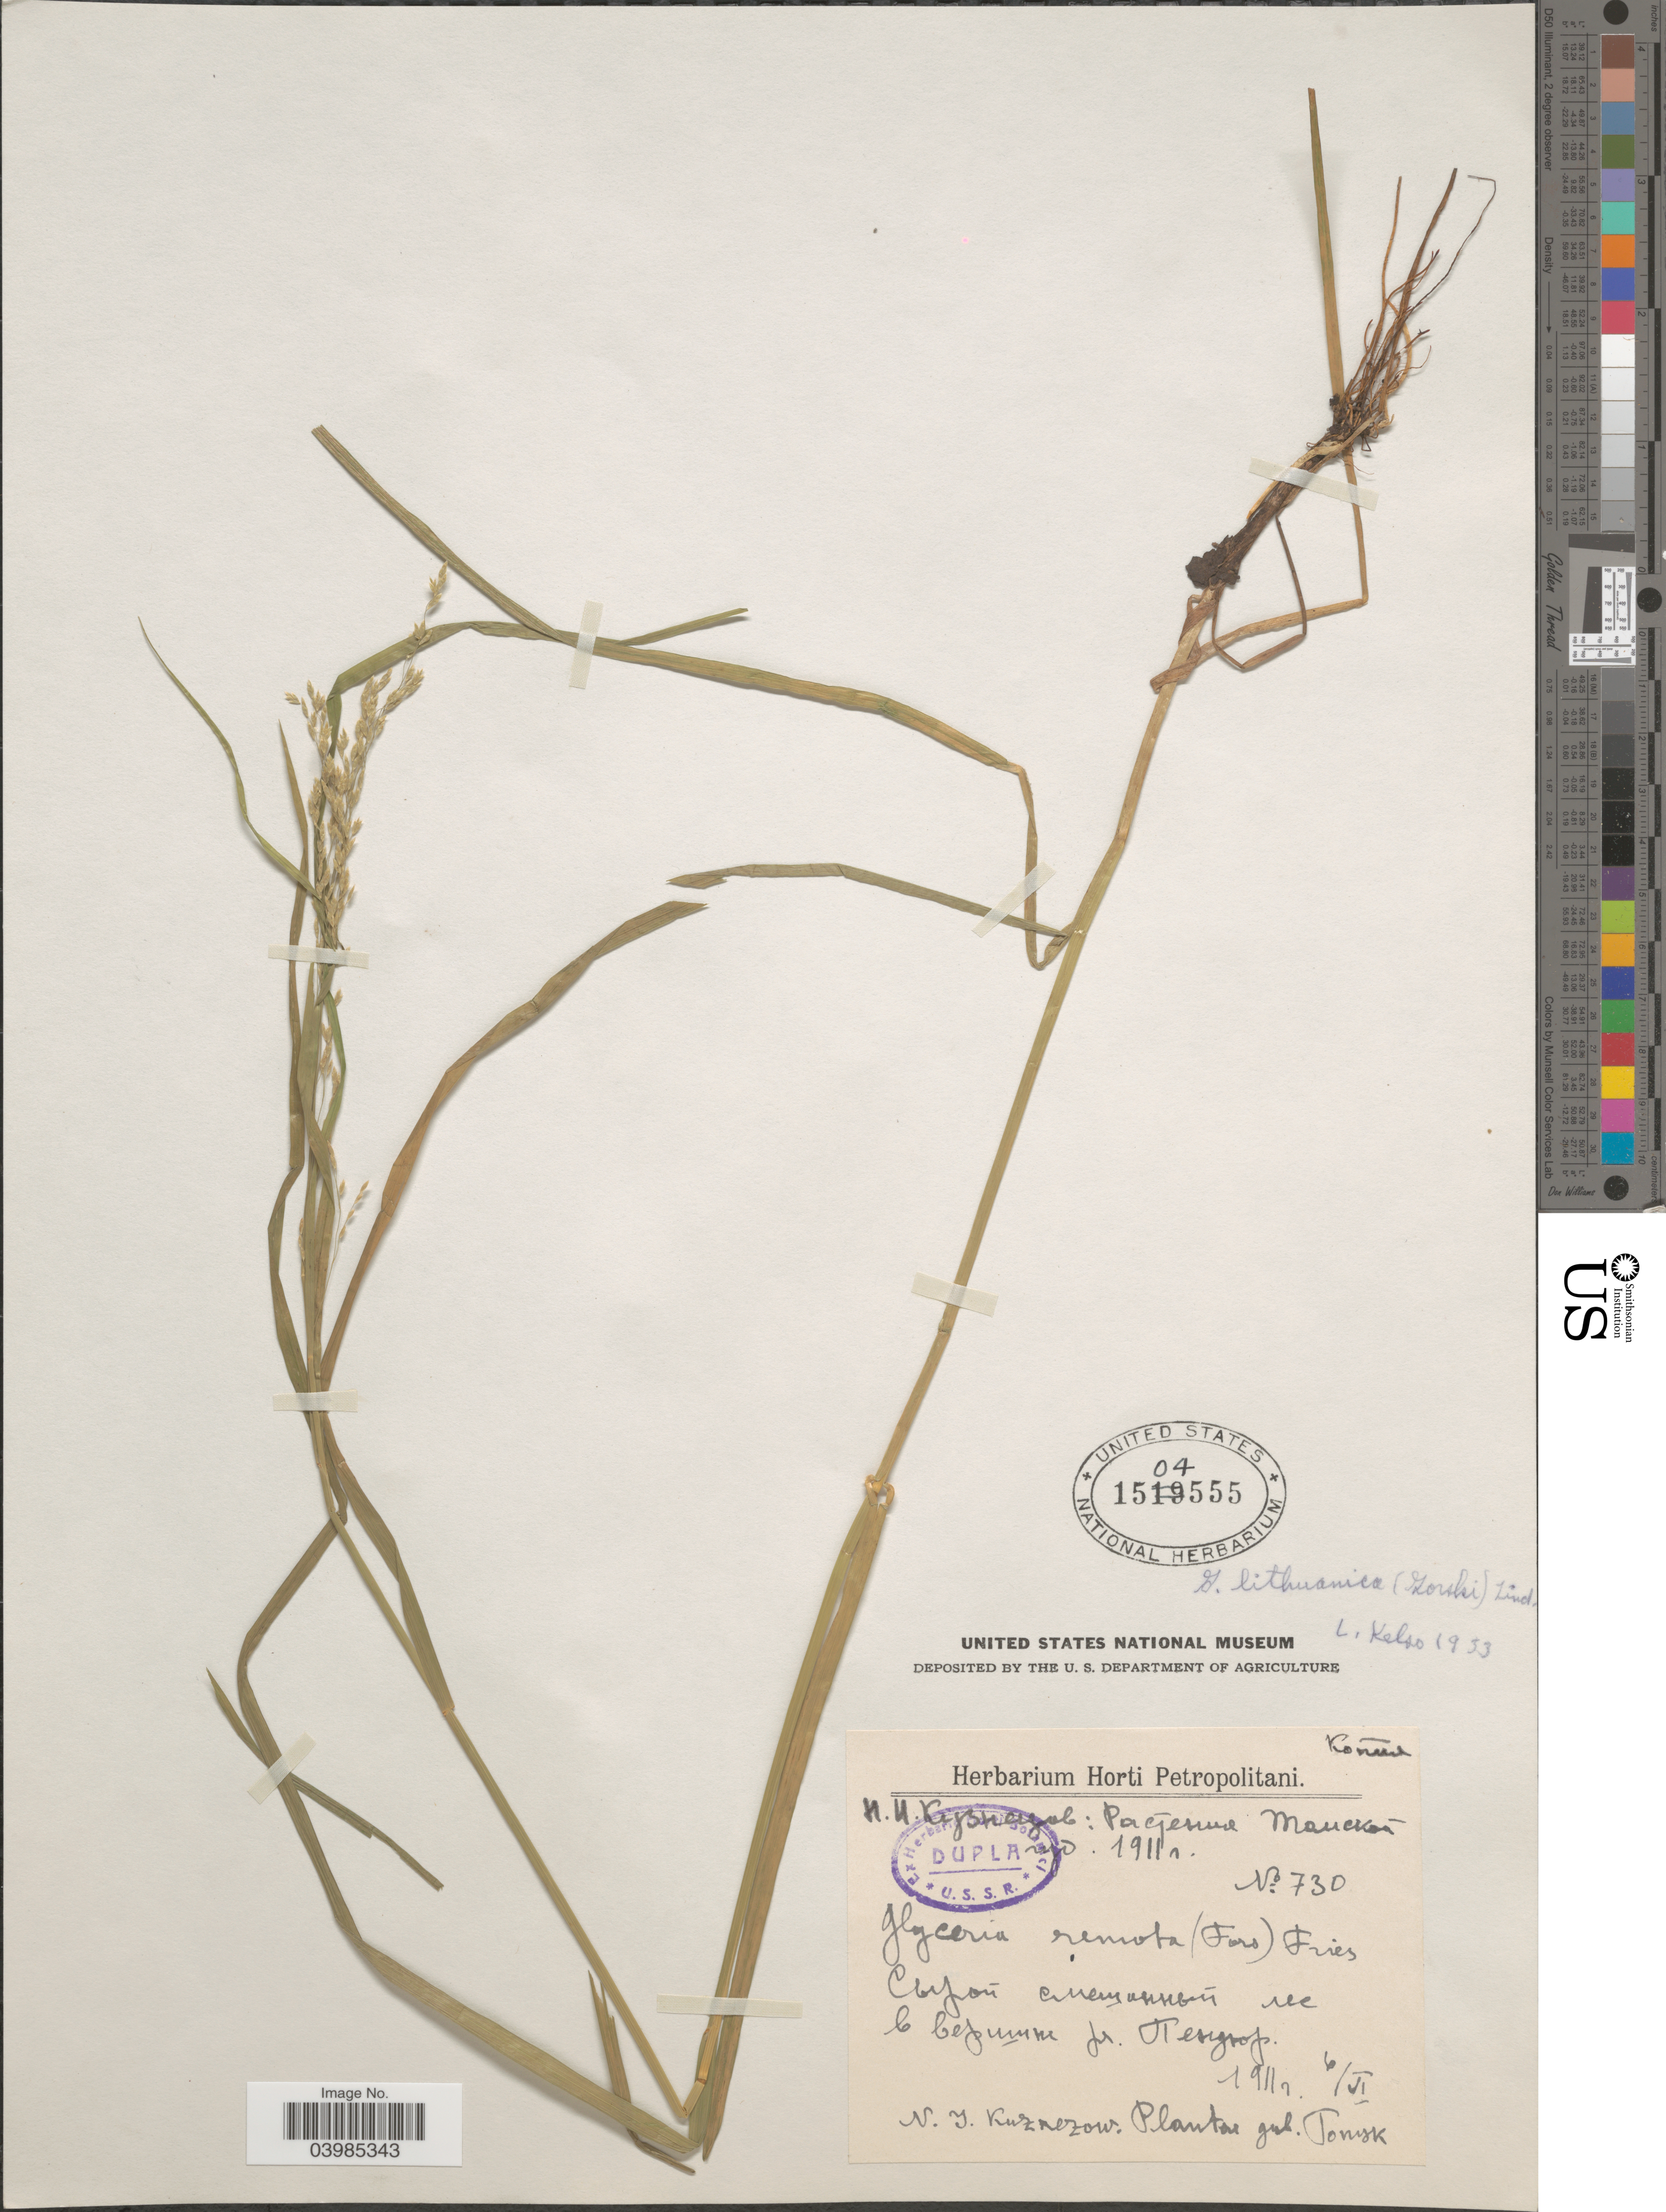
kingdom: Plantae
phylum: Tracheophyta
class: Liliopsida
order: Poales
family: Poaceae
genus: Glyceria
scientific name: Glyceria lithuanica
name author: (Gorski) Gorski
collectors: N. Kuznetsov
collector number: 730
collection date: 1911-06-06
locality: X.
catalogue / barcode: US 1504555